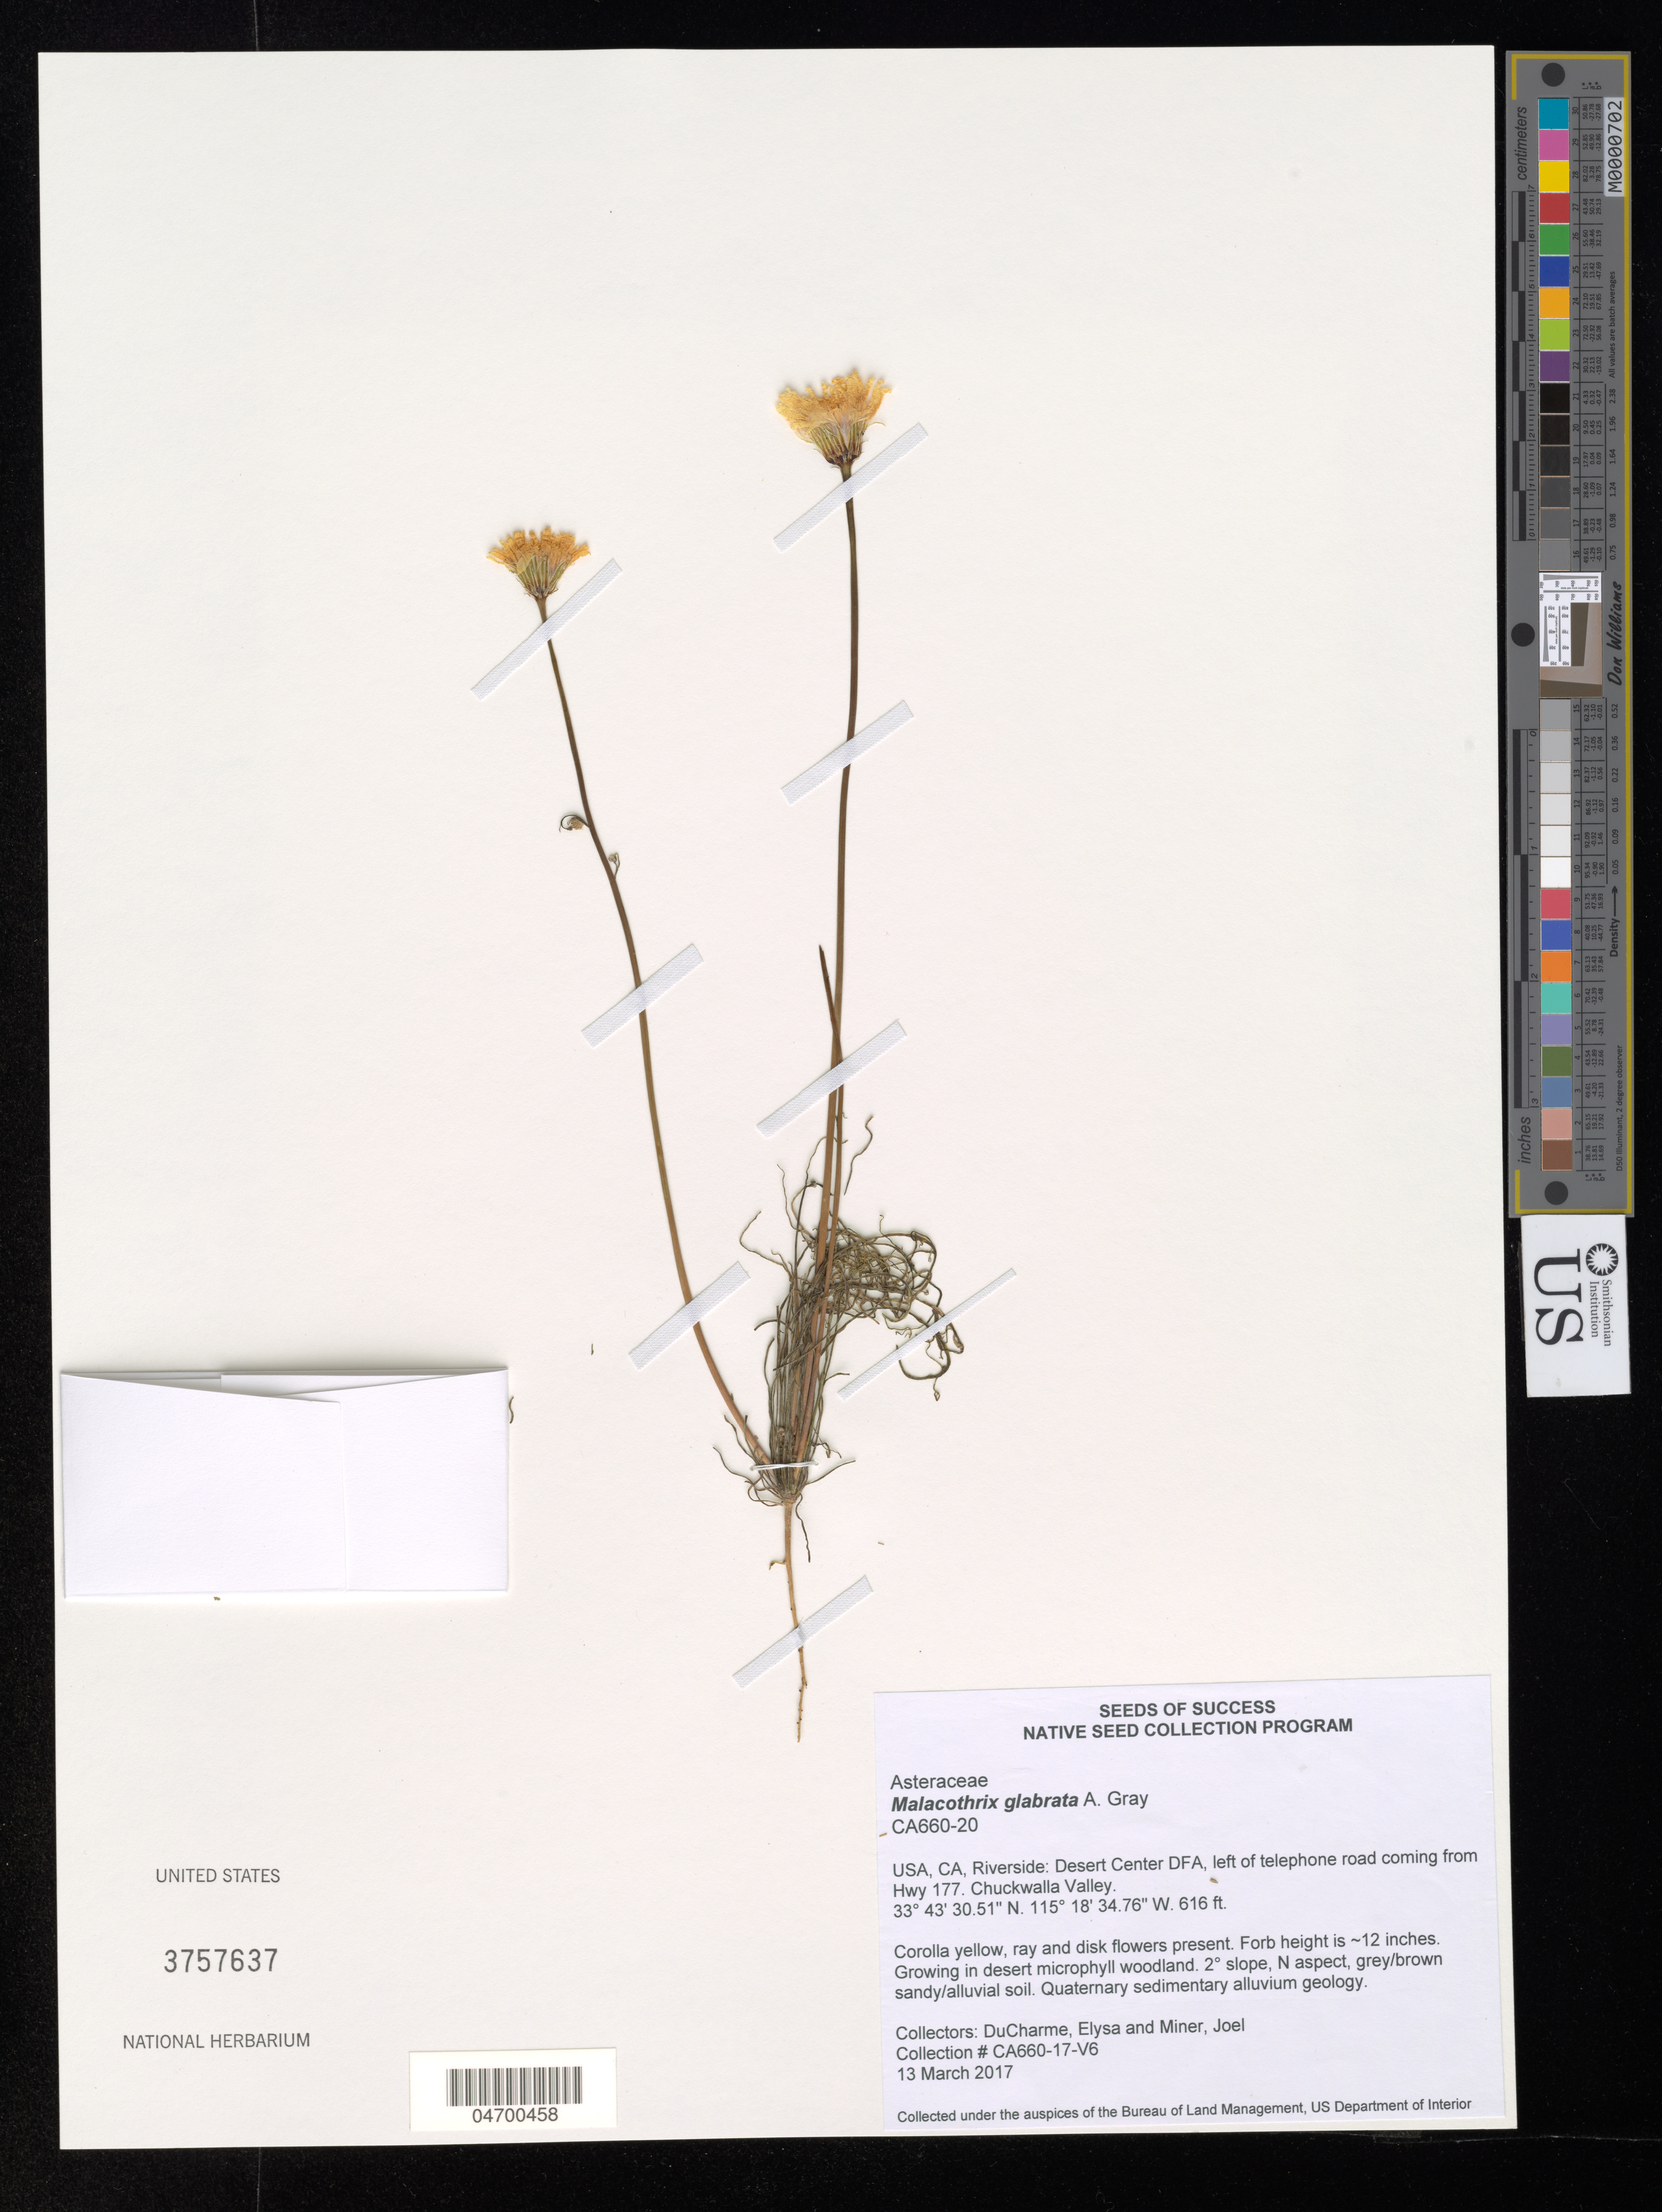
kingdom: Plantae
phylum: Tracheophyta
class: Magnoliopsida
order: Asterales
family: Asteraceae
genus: Malacothrix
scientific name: Malacothrix glabrata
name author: (A. Gray ex D.C. Eaton) A. Gray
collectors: E. DuCharme & J. Miner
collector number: CA660-17-V6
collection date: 2017-03-13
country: United States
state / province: California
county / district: Riverside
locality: CA, Riverside: Desert Center DFA, left of telephone road coming from Hwy 177. Chuckwalla Valley.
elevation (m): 188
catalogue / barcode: US 3757637